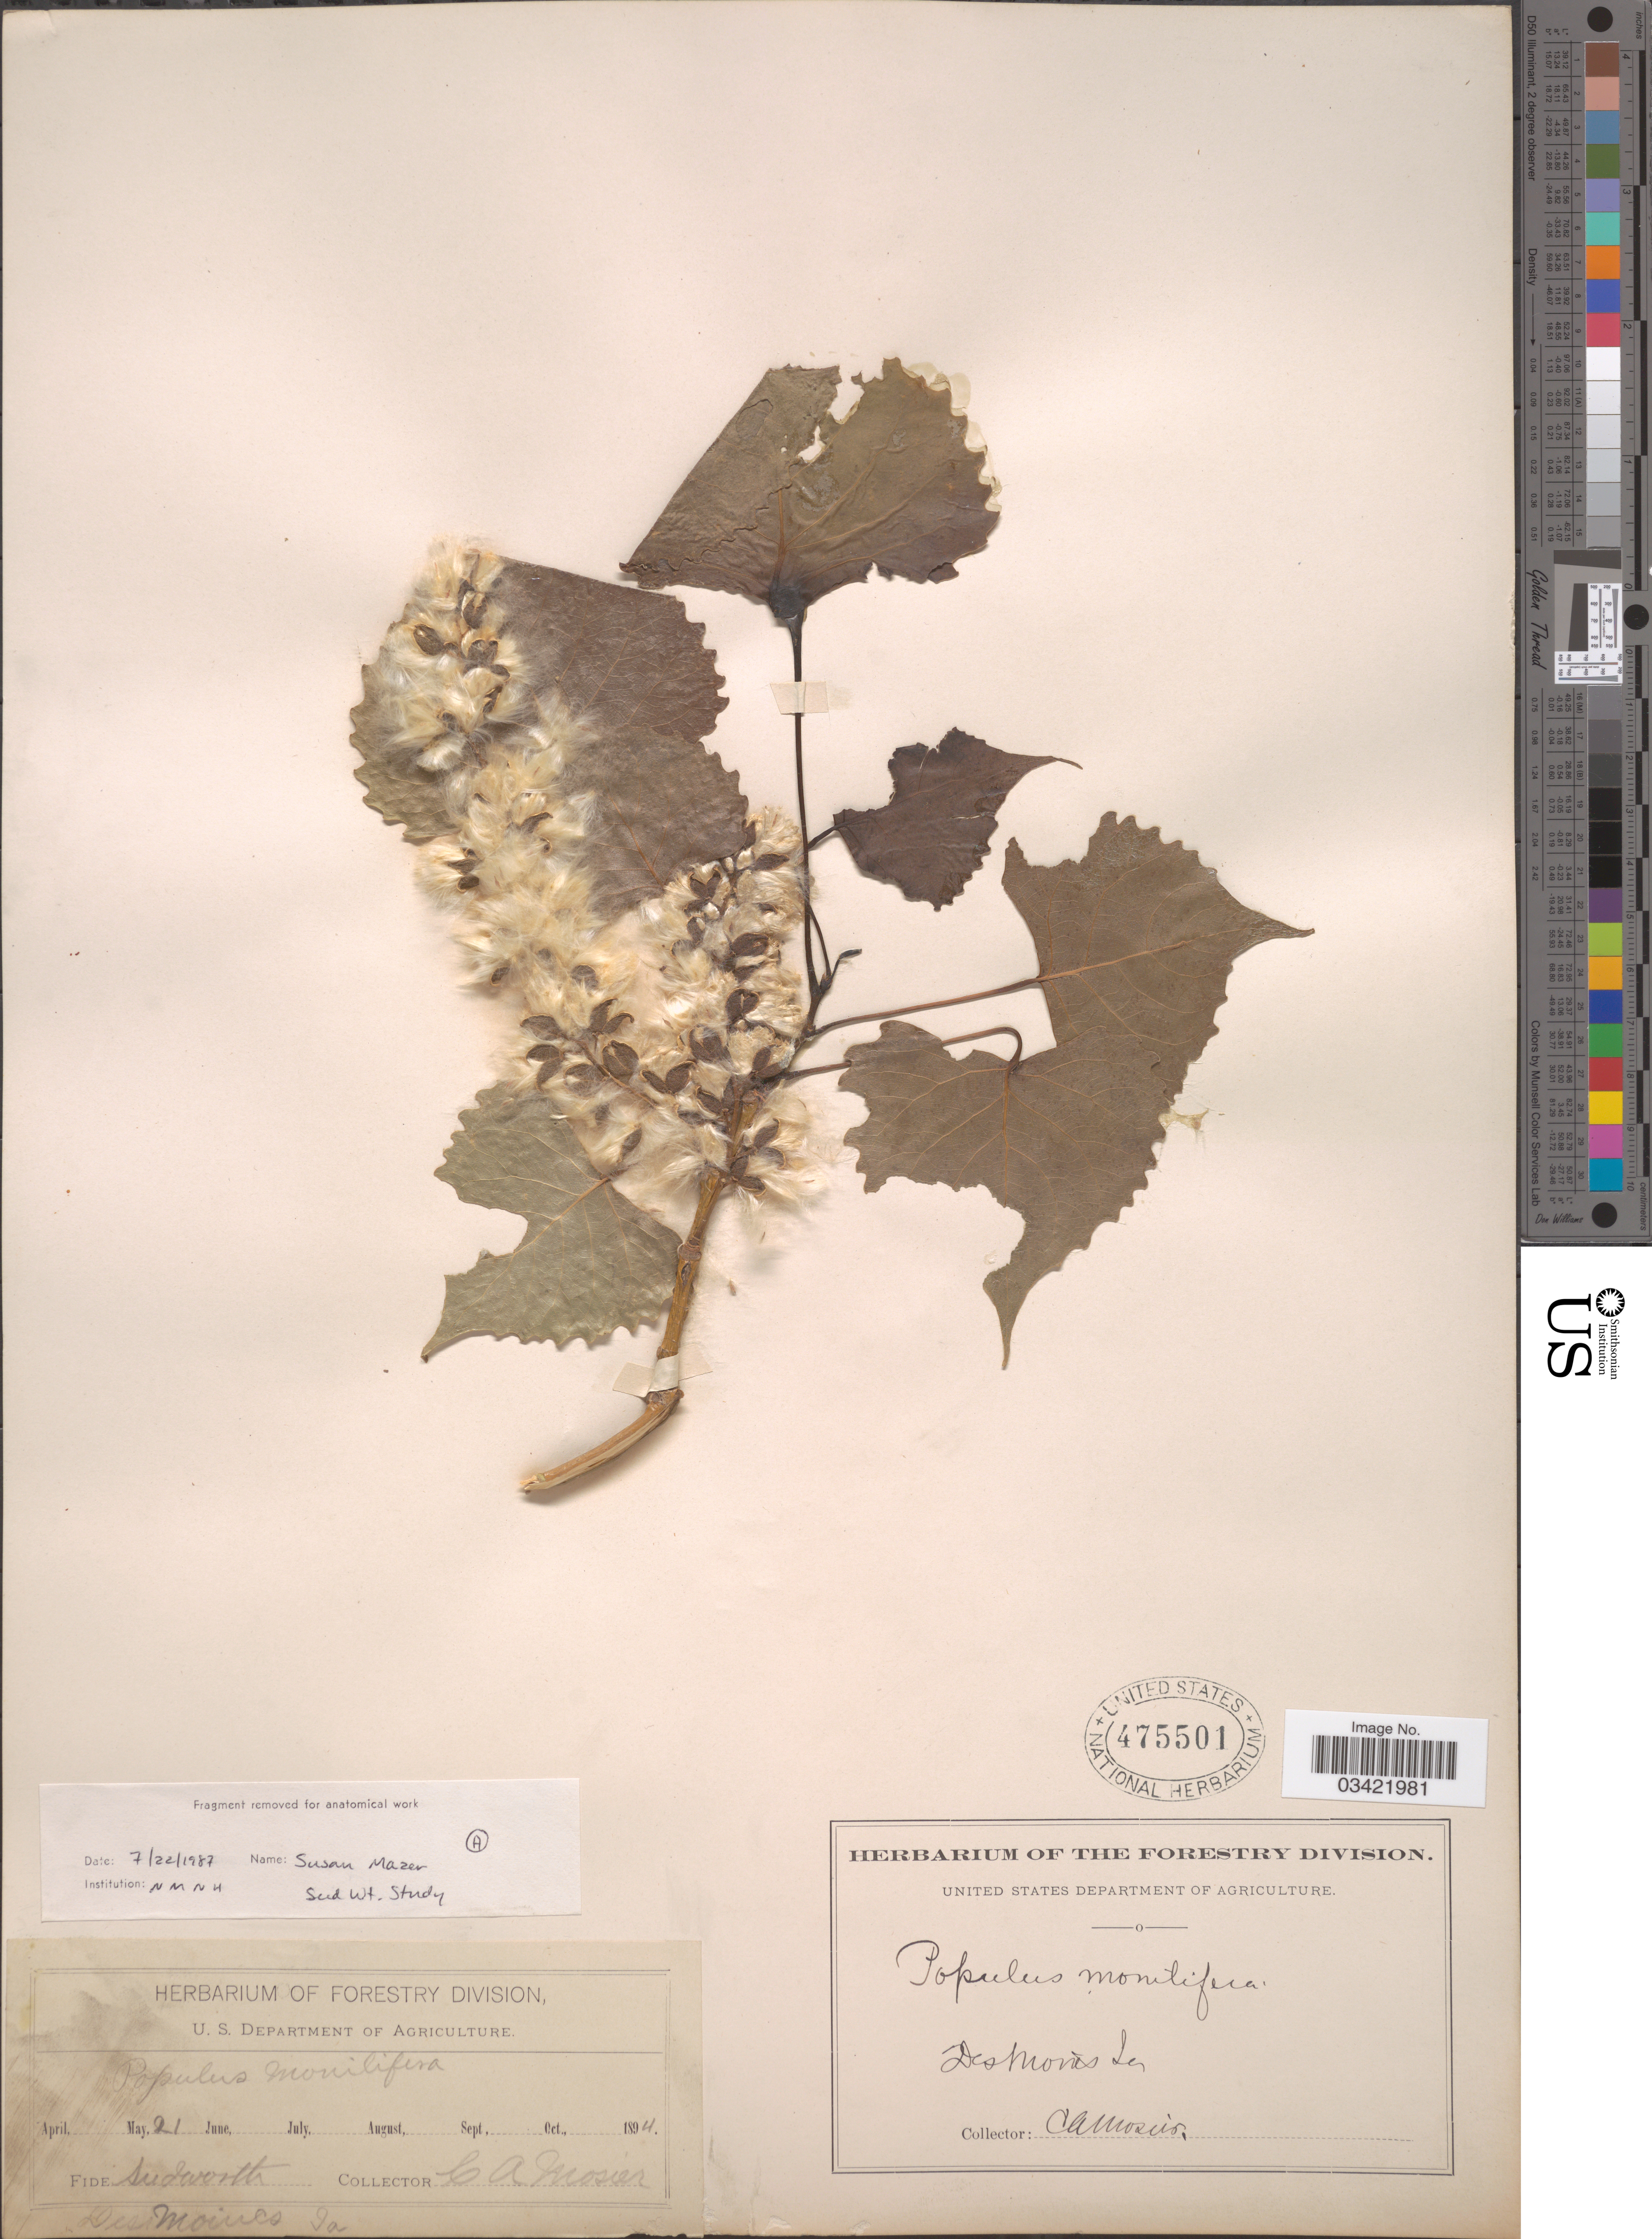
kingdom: Plantae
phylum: Tracheophyta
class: Magnoliopsida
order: Malpighiales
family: Salicaceae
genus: Populus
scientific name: Populus deltoides subsp. monilifera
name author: (Aiton) Eckenw.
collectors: C. A. Mosier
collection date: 1894-05-21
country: United States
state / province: Iowa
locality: Des Moines.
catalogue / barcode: US 475501